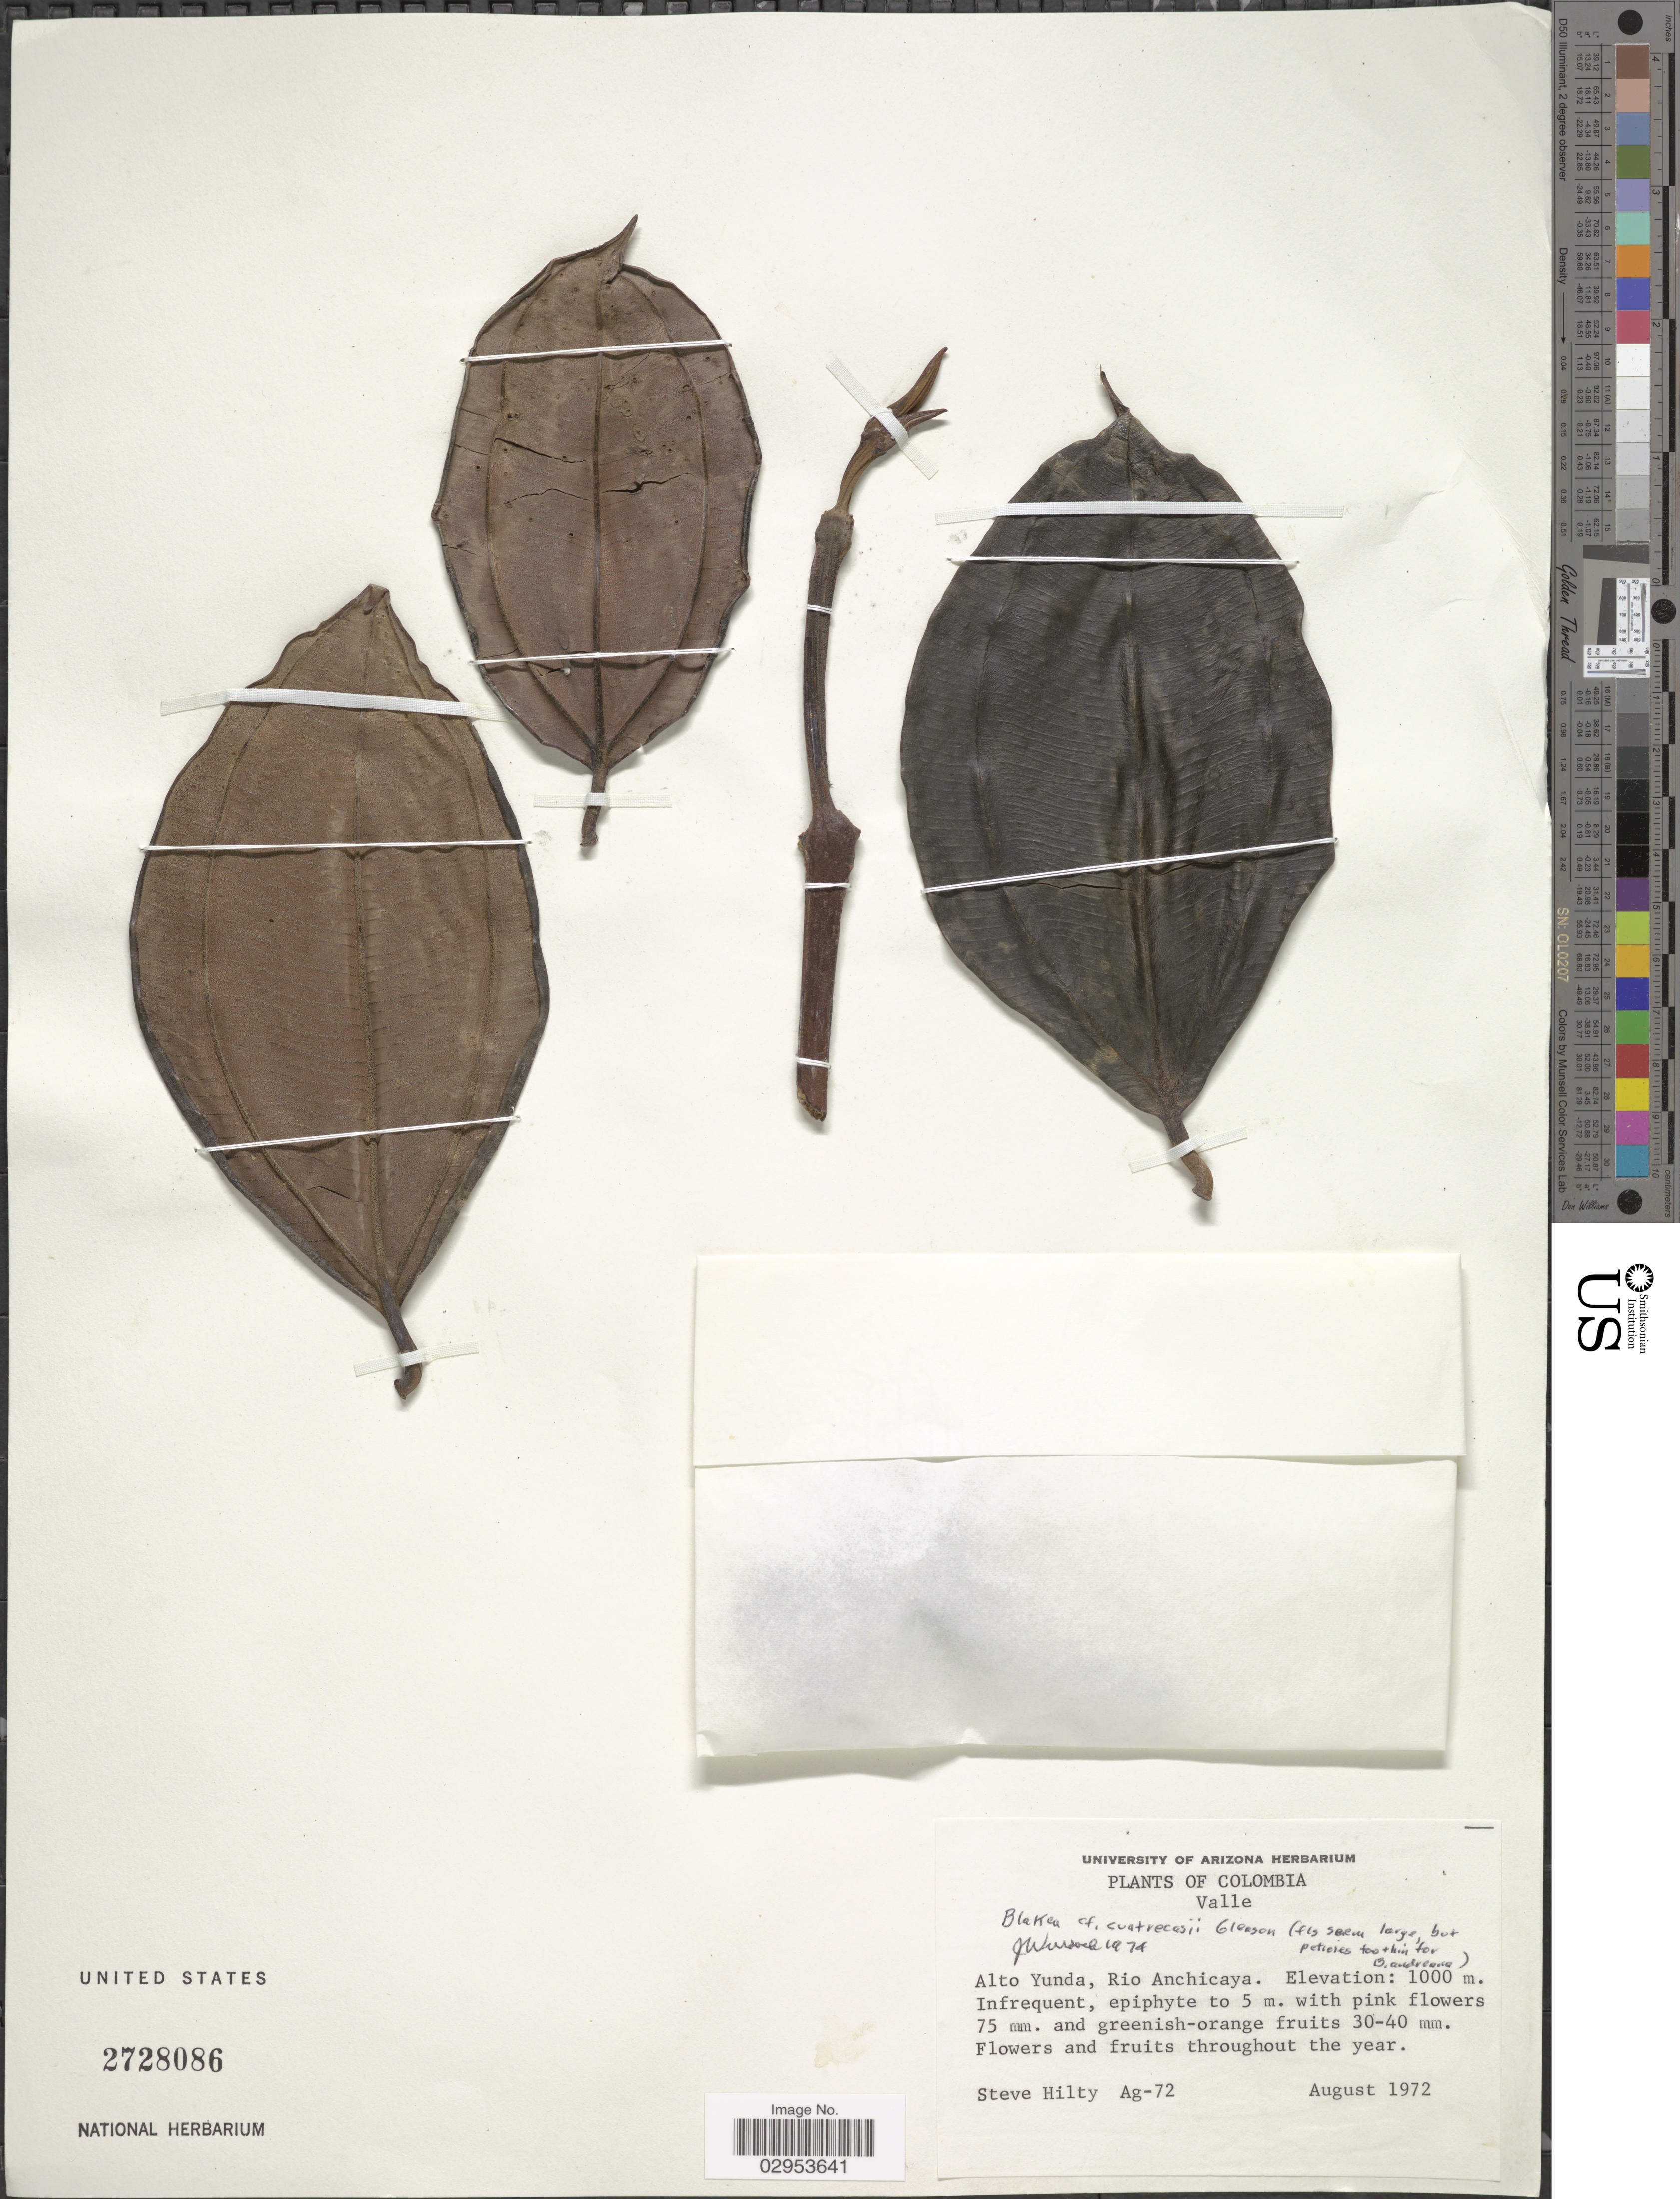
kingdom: Plantae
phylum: Tracheophyta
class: Magnoliopsida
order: Myrtales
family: Melastomataceae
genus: Blakea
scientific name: Blakea sp.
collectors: S. Hilty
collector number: Ag-72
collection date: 1972-08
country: Colombia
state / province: Valle del Cauca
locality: Valle. Alto Yunda, Rio Anchicaya.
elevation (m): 1000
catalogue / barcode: US 2728086